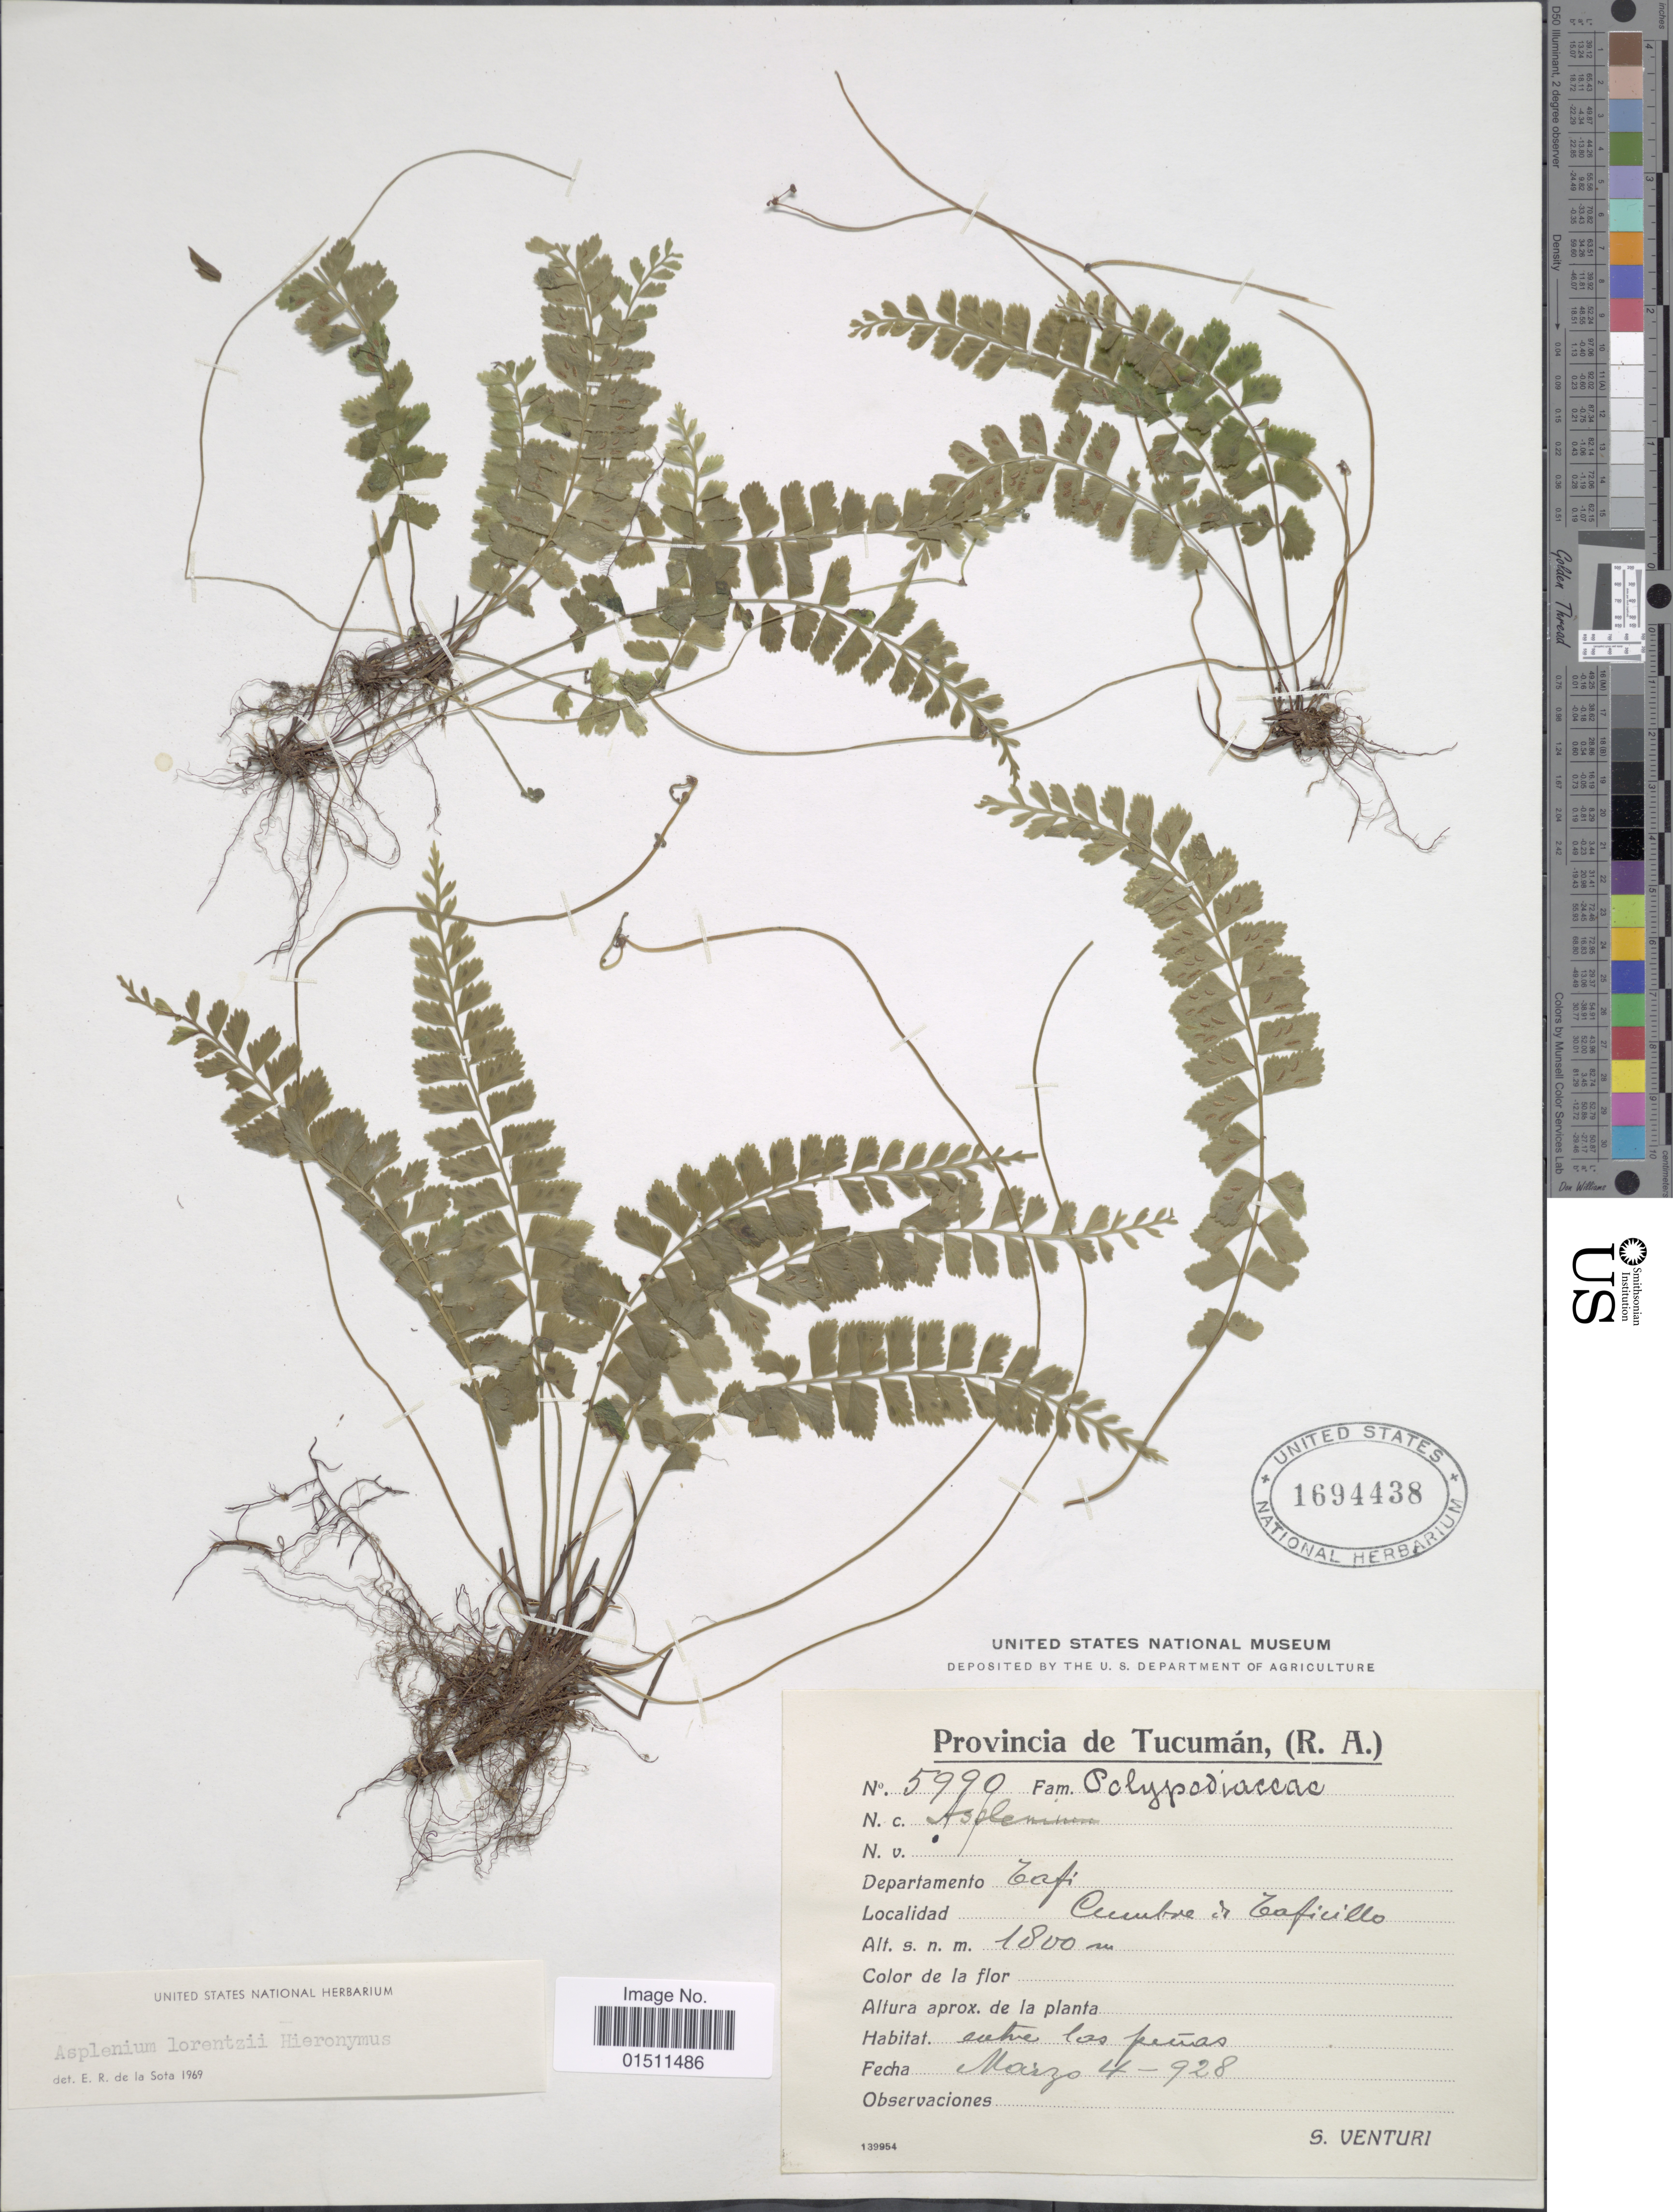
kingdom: Plantae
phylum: Tracheophyta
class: Polypodiopsida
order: Polypodiales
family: Aspleniaceae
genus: Asplenium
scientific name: Asplenium lorentzii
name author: Hieron.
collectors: S. Venturi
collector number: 5990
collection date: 1928-03-04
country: Argentina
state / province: Tucumán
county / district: Tafí Viejo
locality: Cumbre de Taficillo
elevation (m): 1800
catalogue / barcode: US 1694438